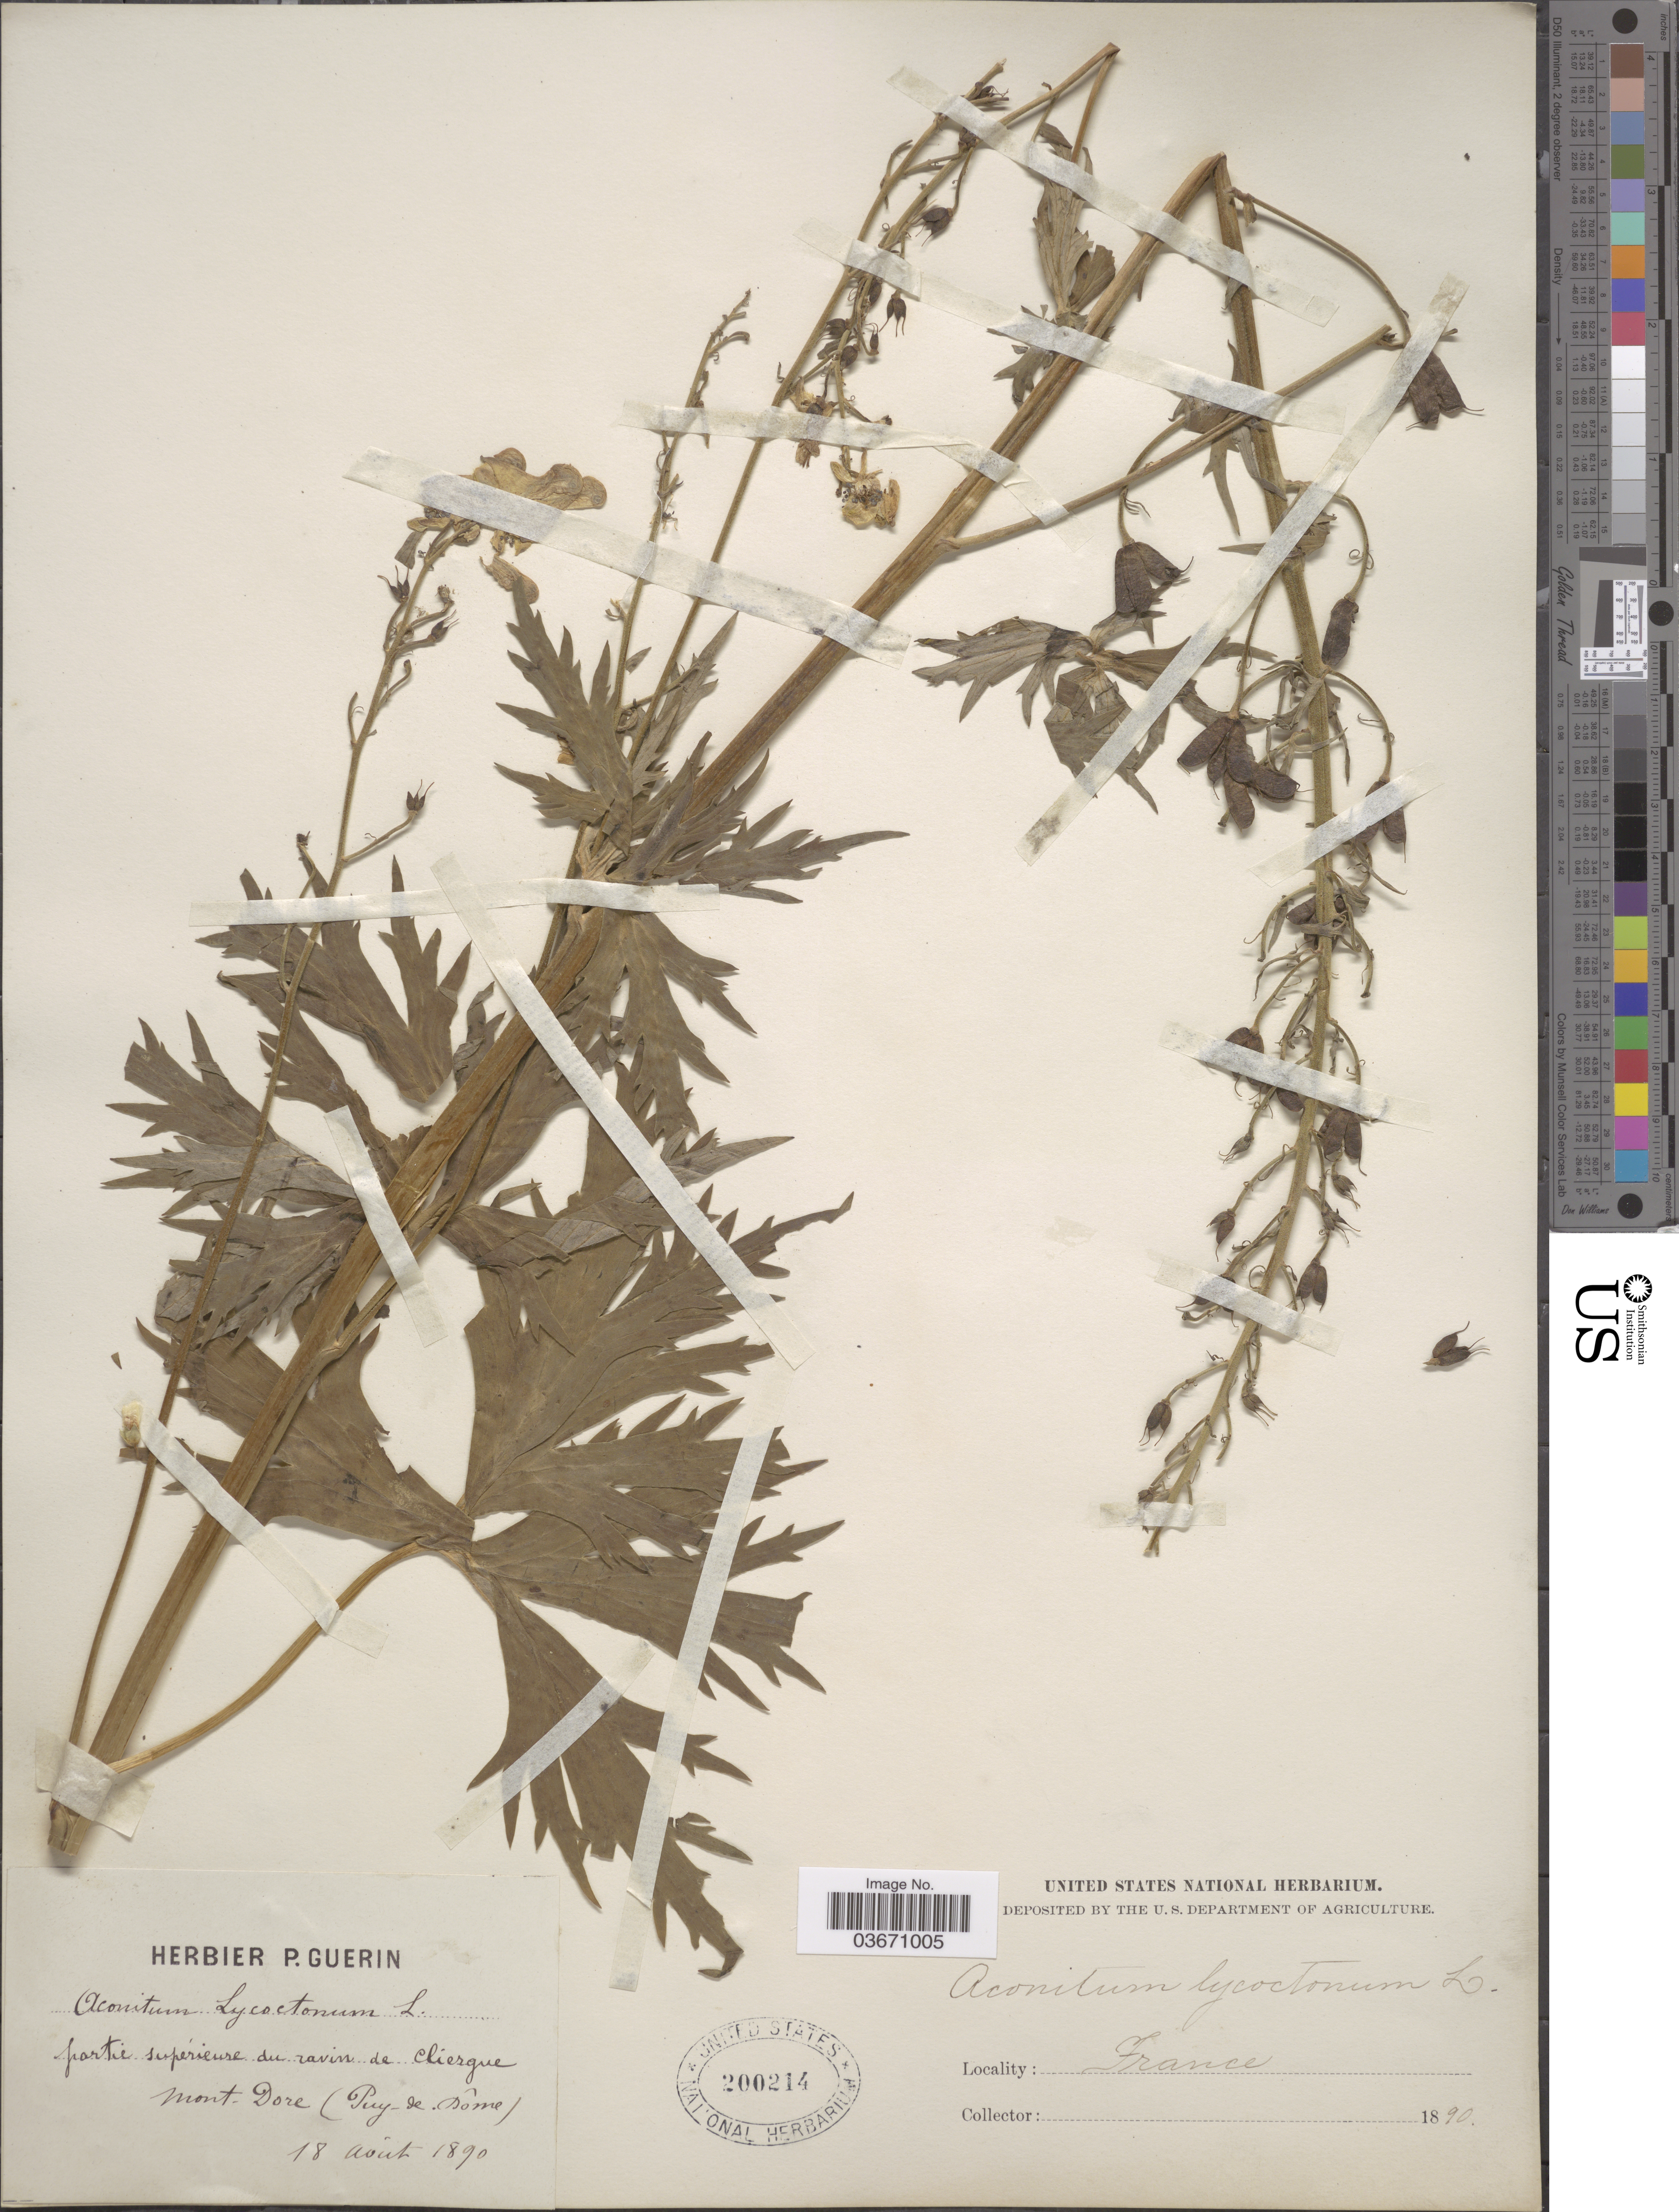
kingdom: Plantae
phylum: Tracheophyta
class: Magnoliopsida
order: Ranunculales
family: Ranunculaceae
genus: Aconitum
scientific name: Aconitum lycoctonum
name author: L.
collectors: ex herb. P. Guerin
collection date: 1890-08-18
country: France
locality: Partie supérieure du ravin da Cliergue Mont. Dore (Puy-de Dôme).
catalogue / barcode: US 200214